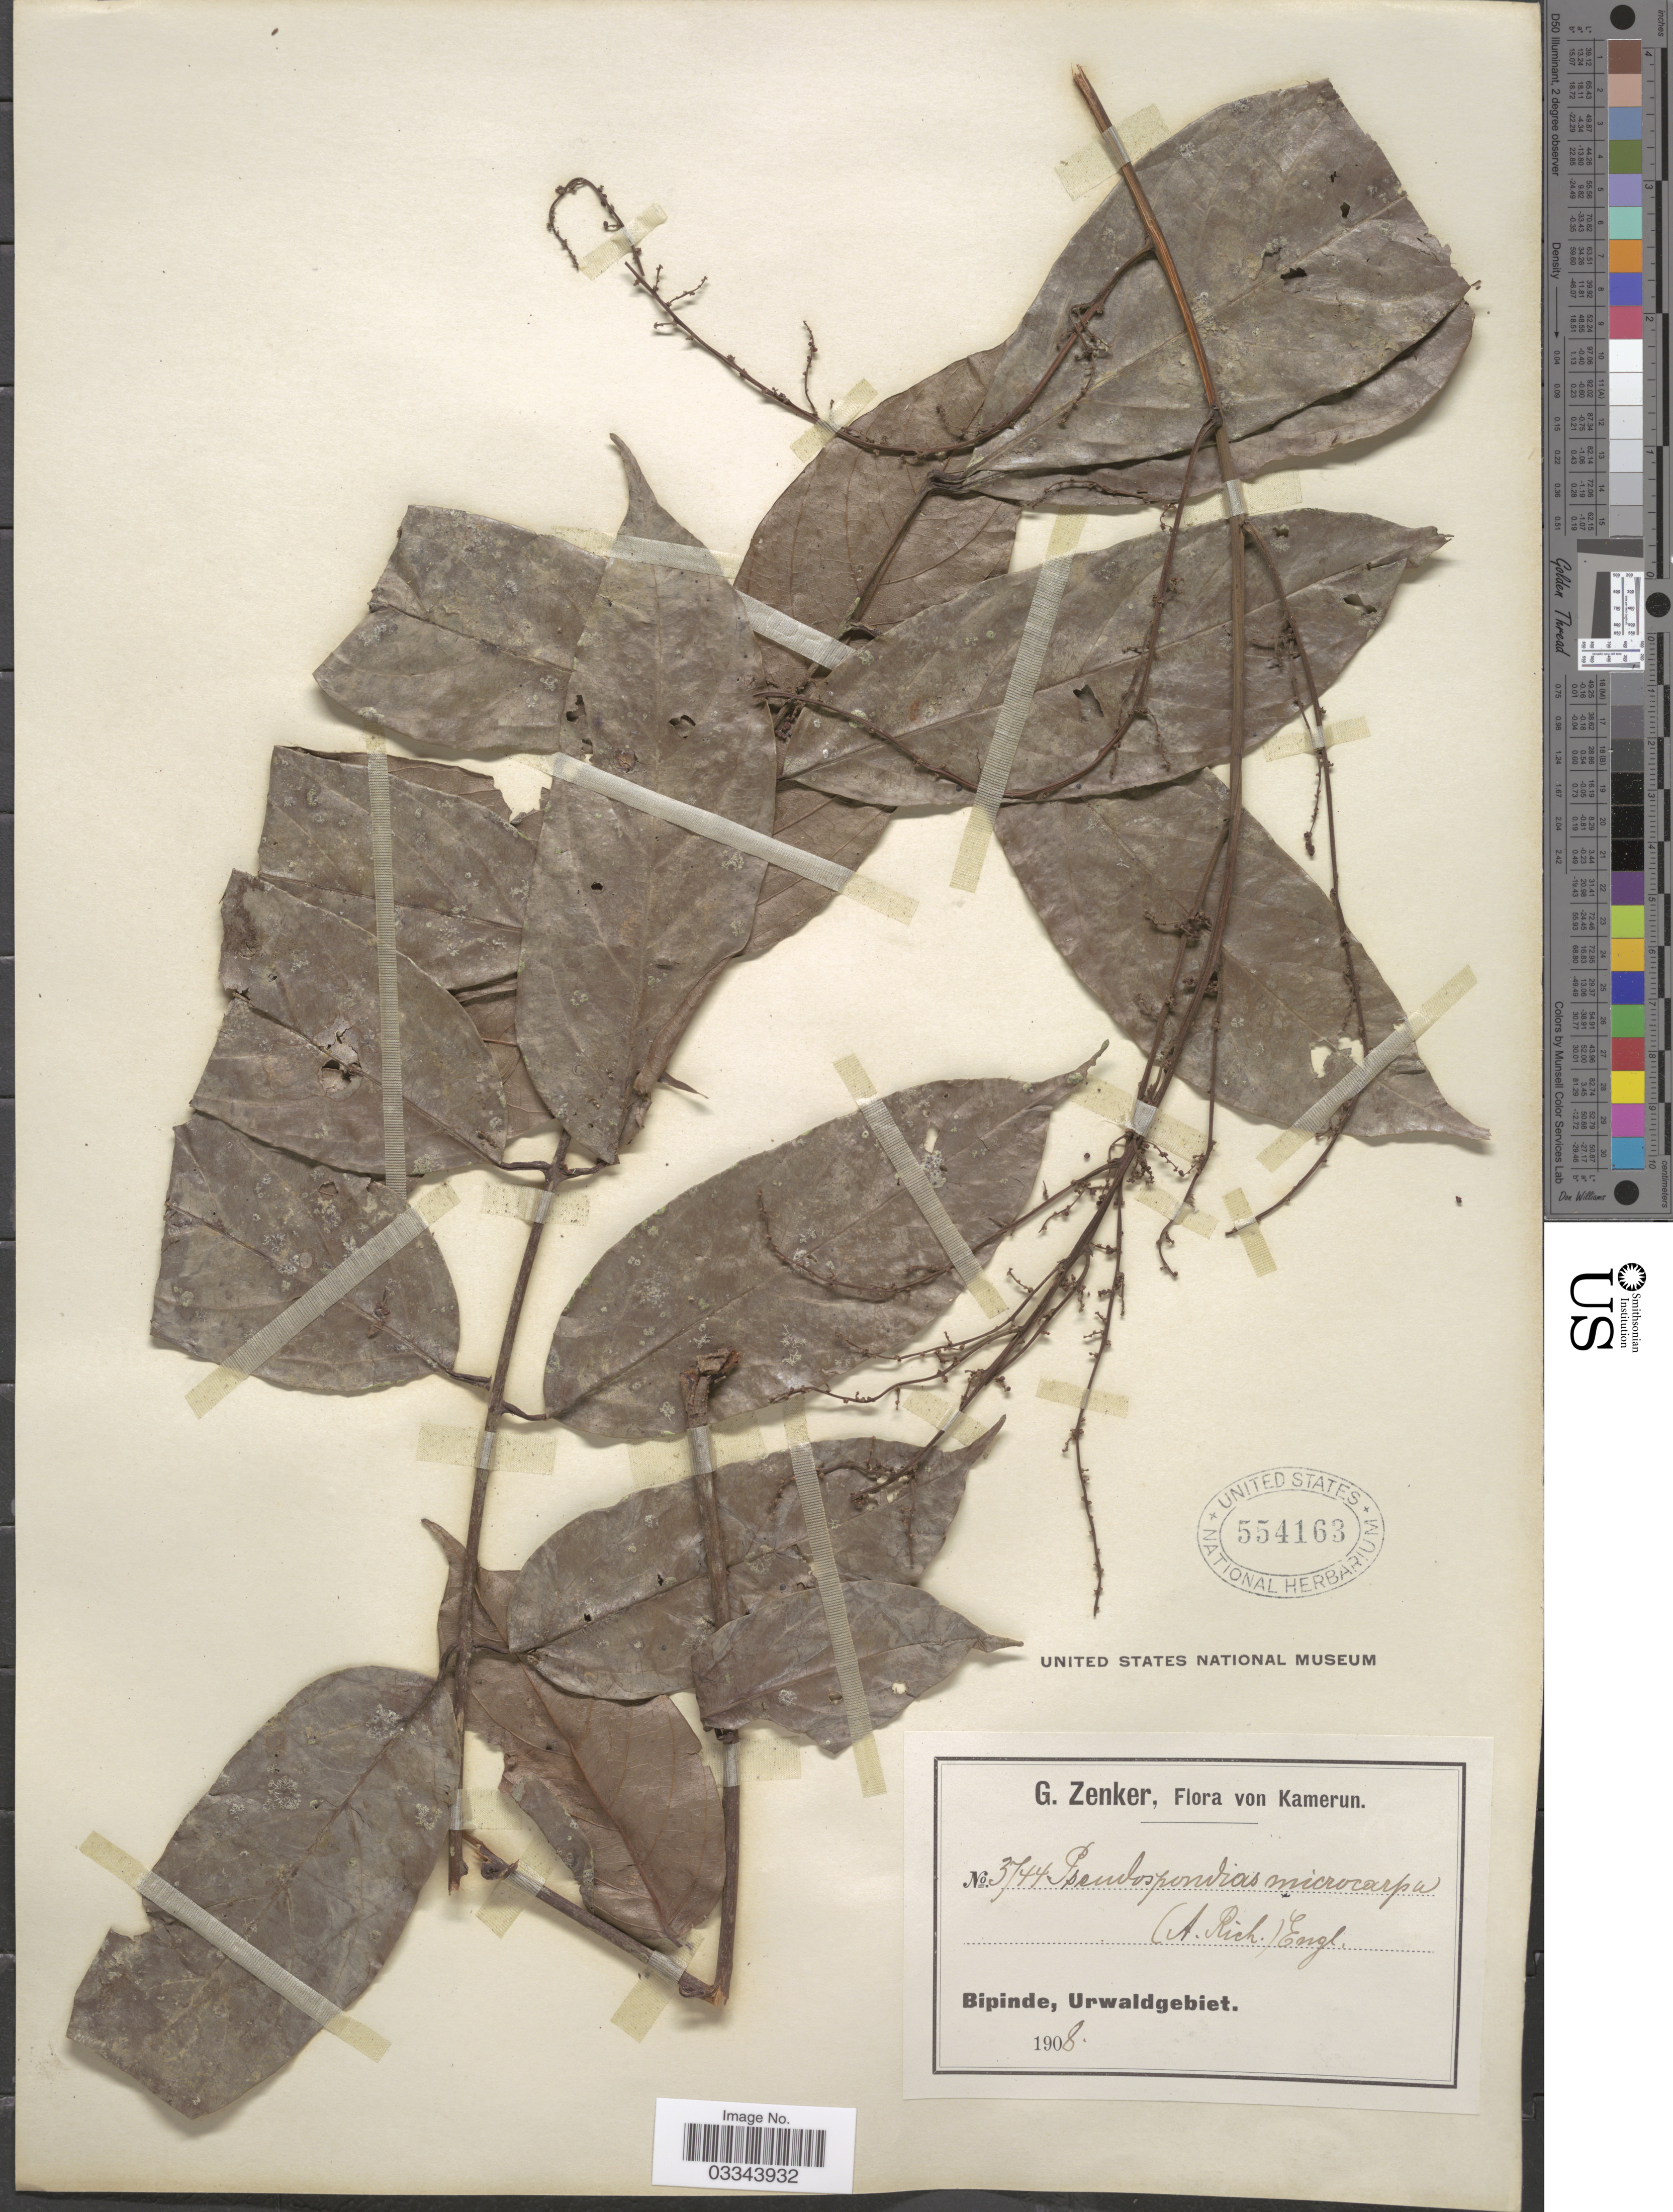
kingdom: Plantae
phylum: Tracheophyta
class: Magnoliopsida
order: Sapindales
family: Anacardiaceae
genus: Pseudospondias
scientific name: Pseudospondias microcarpa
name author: (A. Rich.) Engl.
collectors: G. A. Zenker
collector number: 3744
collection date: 1908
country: Cameroon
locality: Bipinde, Urwaldgebiet.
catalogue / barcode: US 554163